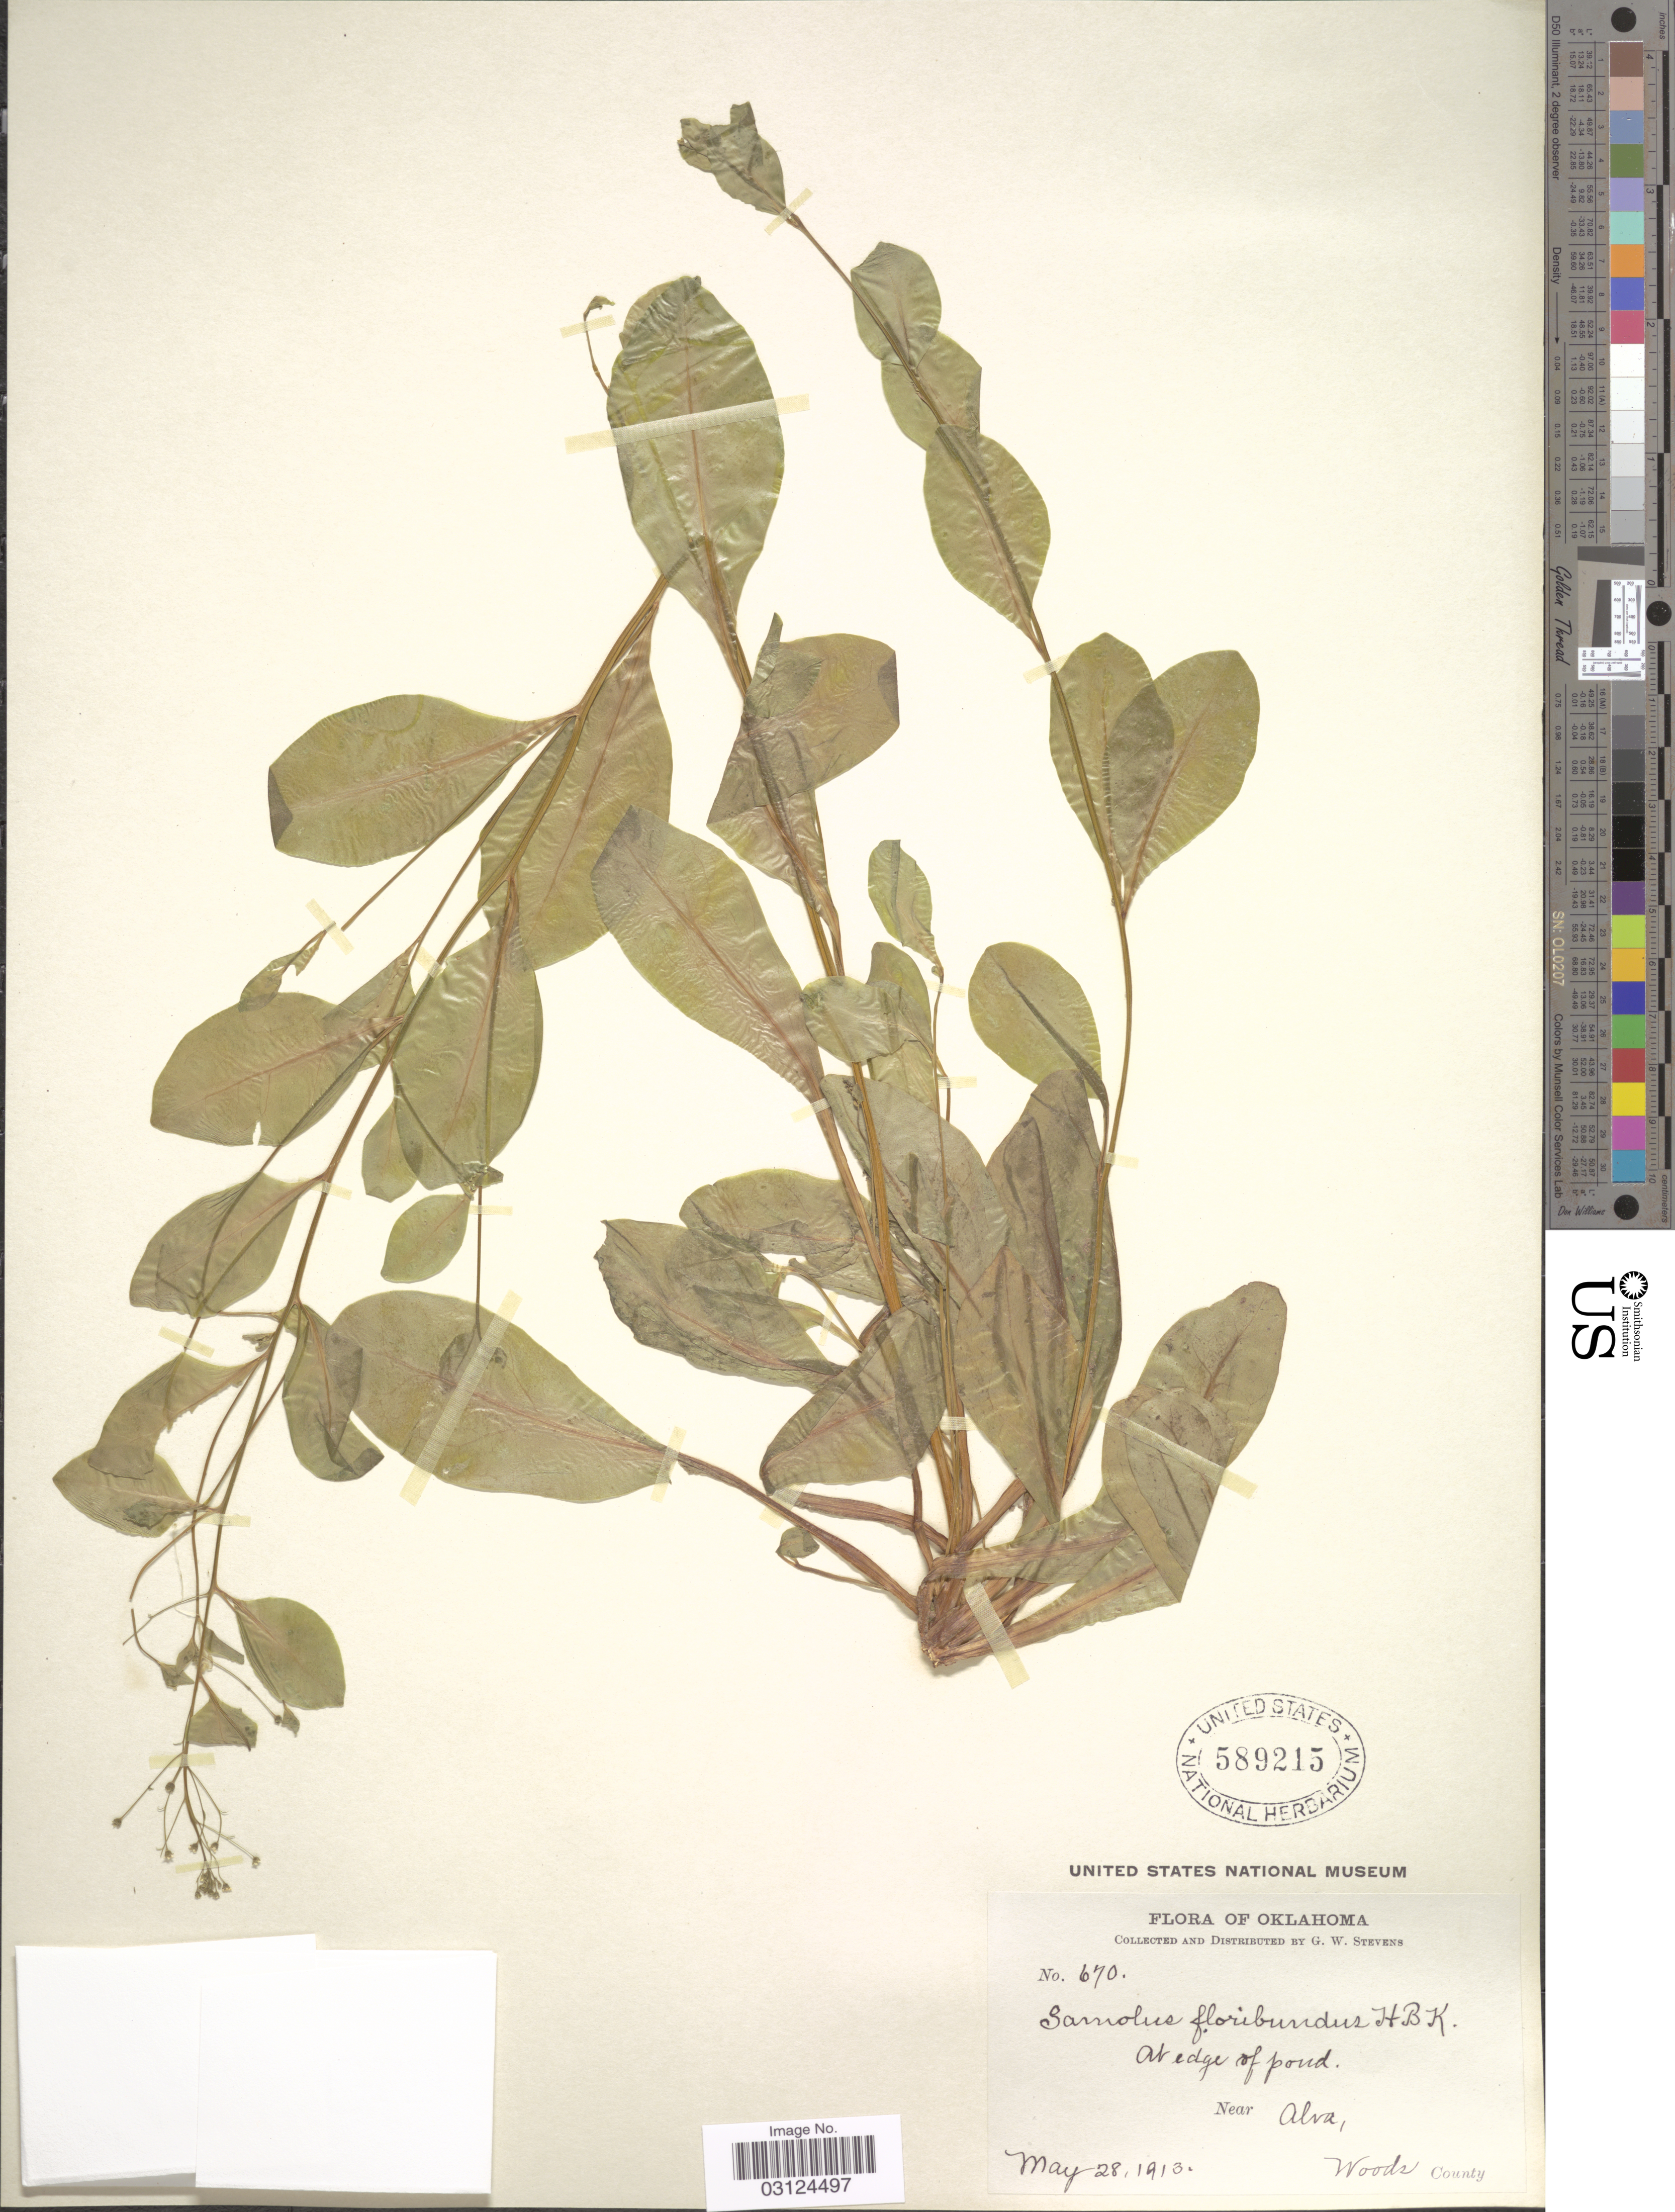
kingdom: Plantae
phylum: Tracheophyta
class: Magnoliopsida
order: Ericales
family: Primulaceae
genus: Samolus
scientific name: Samolus parviflorus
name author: Raf.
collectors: G. W. Stevens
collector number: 670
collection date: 1913-05-28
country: United States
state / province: Oklahoma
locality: At edge of pond, Near Alva, Woods County.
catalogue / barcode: US 589215